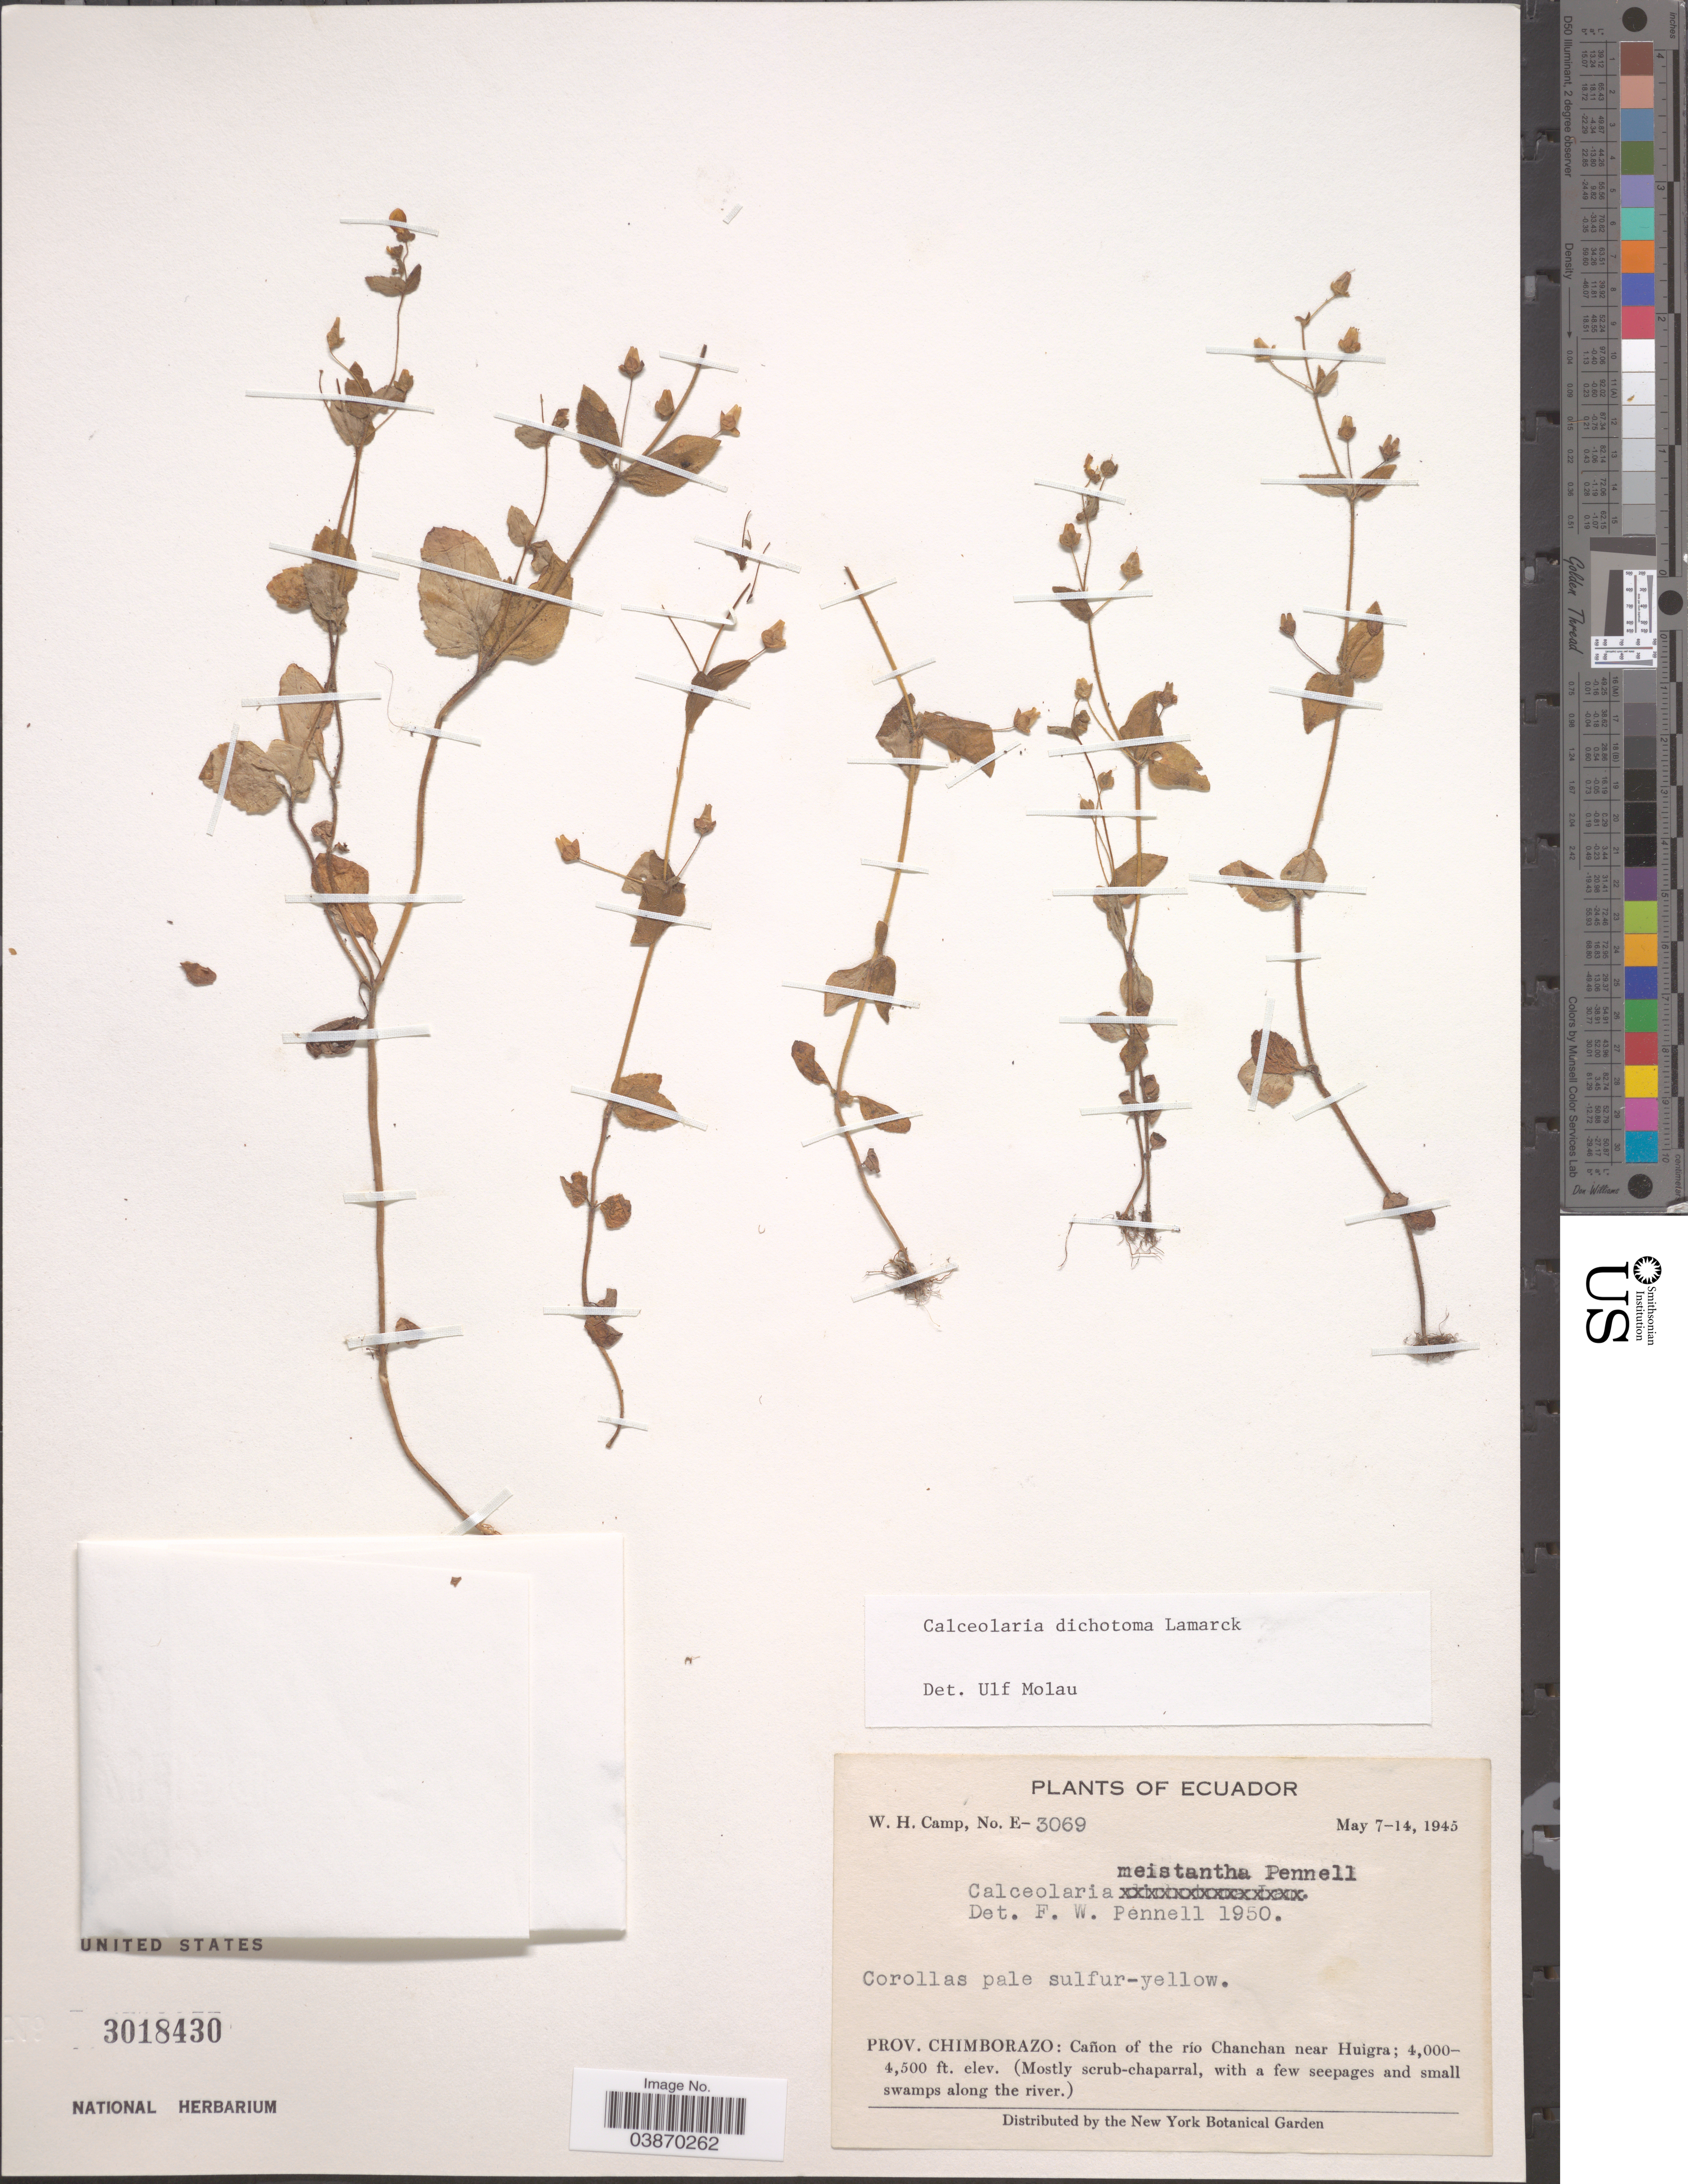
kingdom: Plantae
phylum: Tracheophyta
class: Magnoliopsida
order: Lamiales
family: Calceolariaceae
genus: Calceolaria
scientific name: Calceolaria dichotoma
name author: Lam.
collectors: W. H. Camp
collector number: E-3069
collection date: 1945-05-07/1945-05-14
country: Ecuador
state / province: Chimborazo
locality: Cañon of the rio Chanchan near Huigra.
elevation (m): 1219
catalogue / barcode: US 3018430